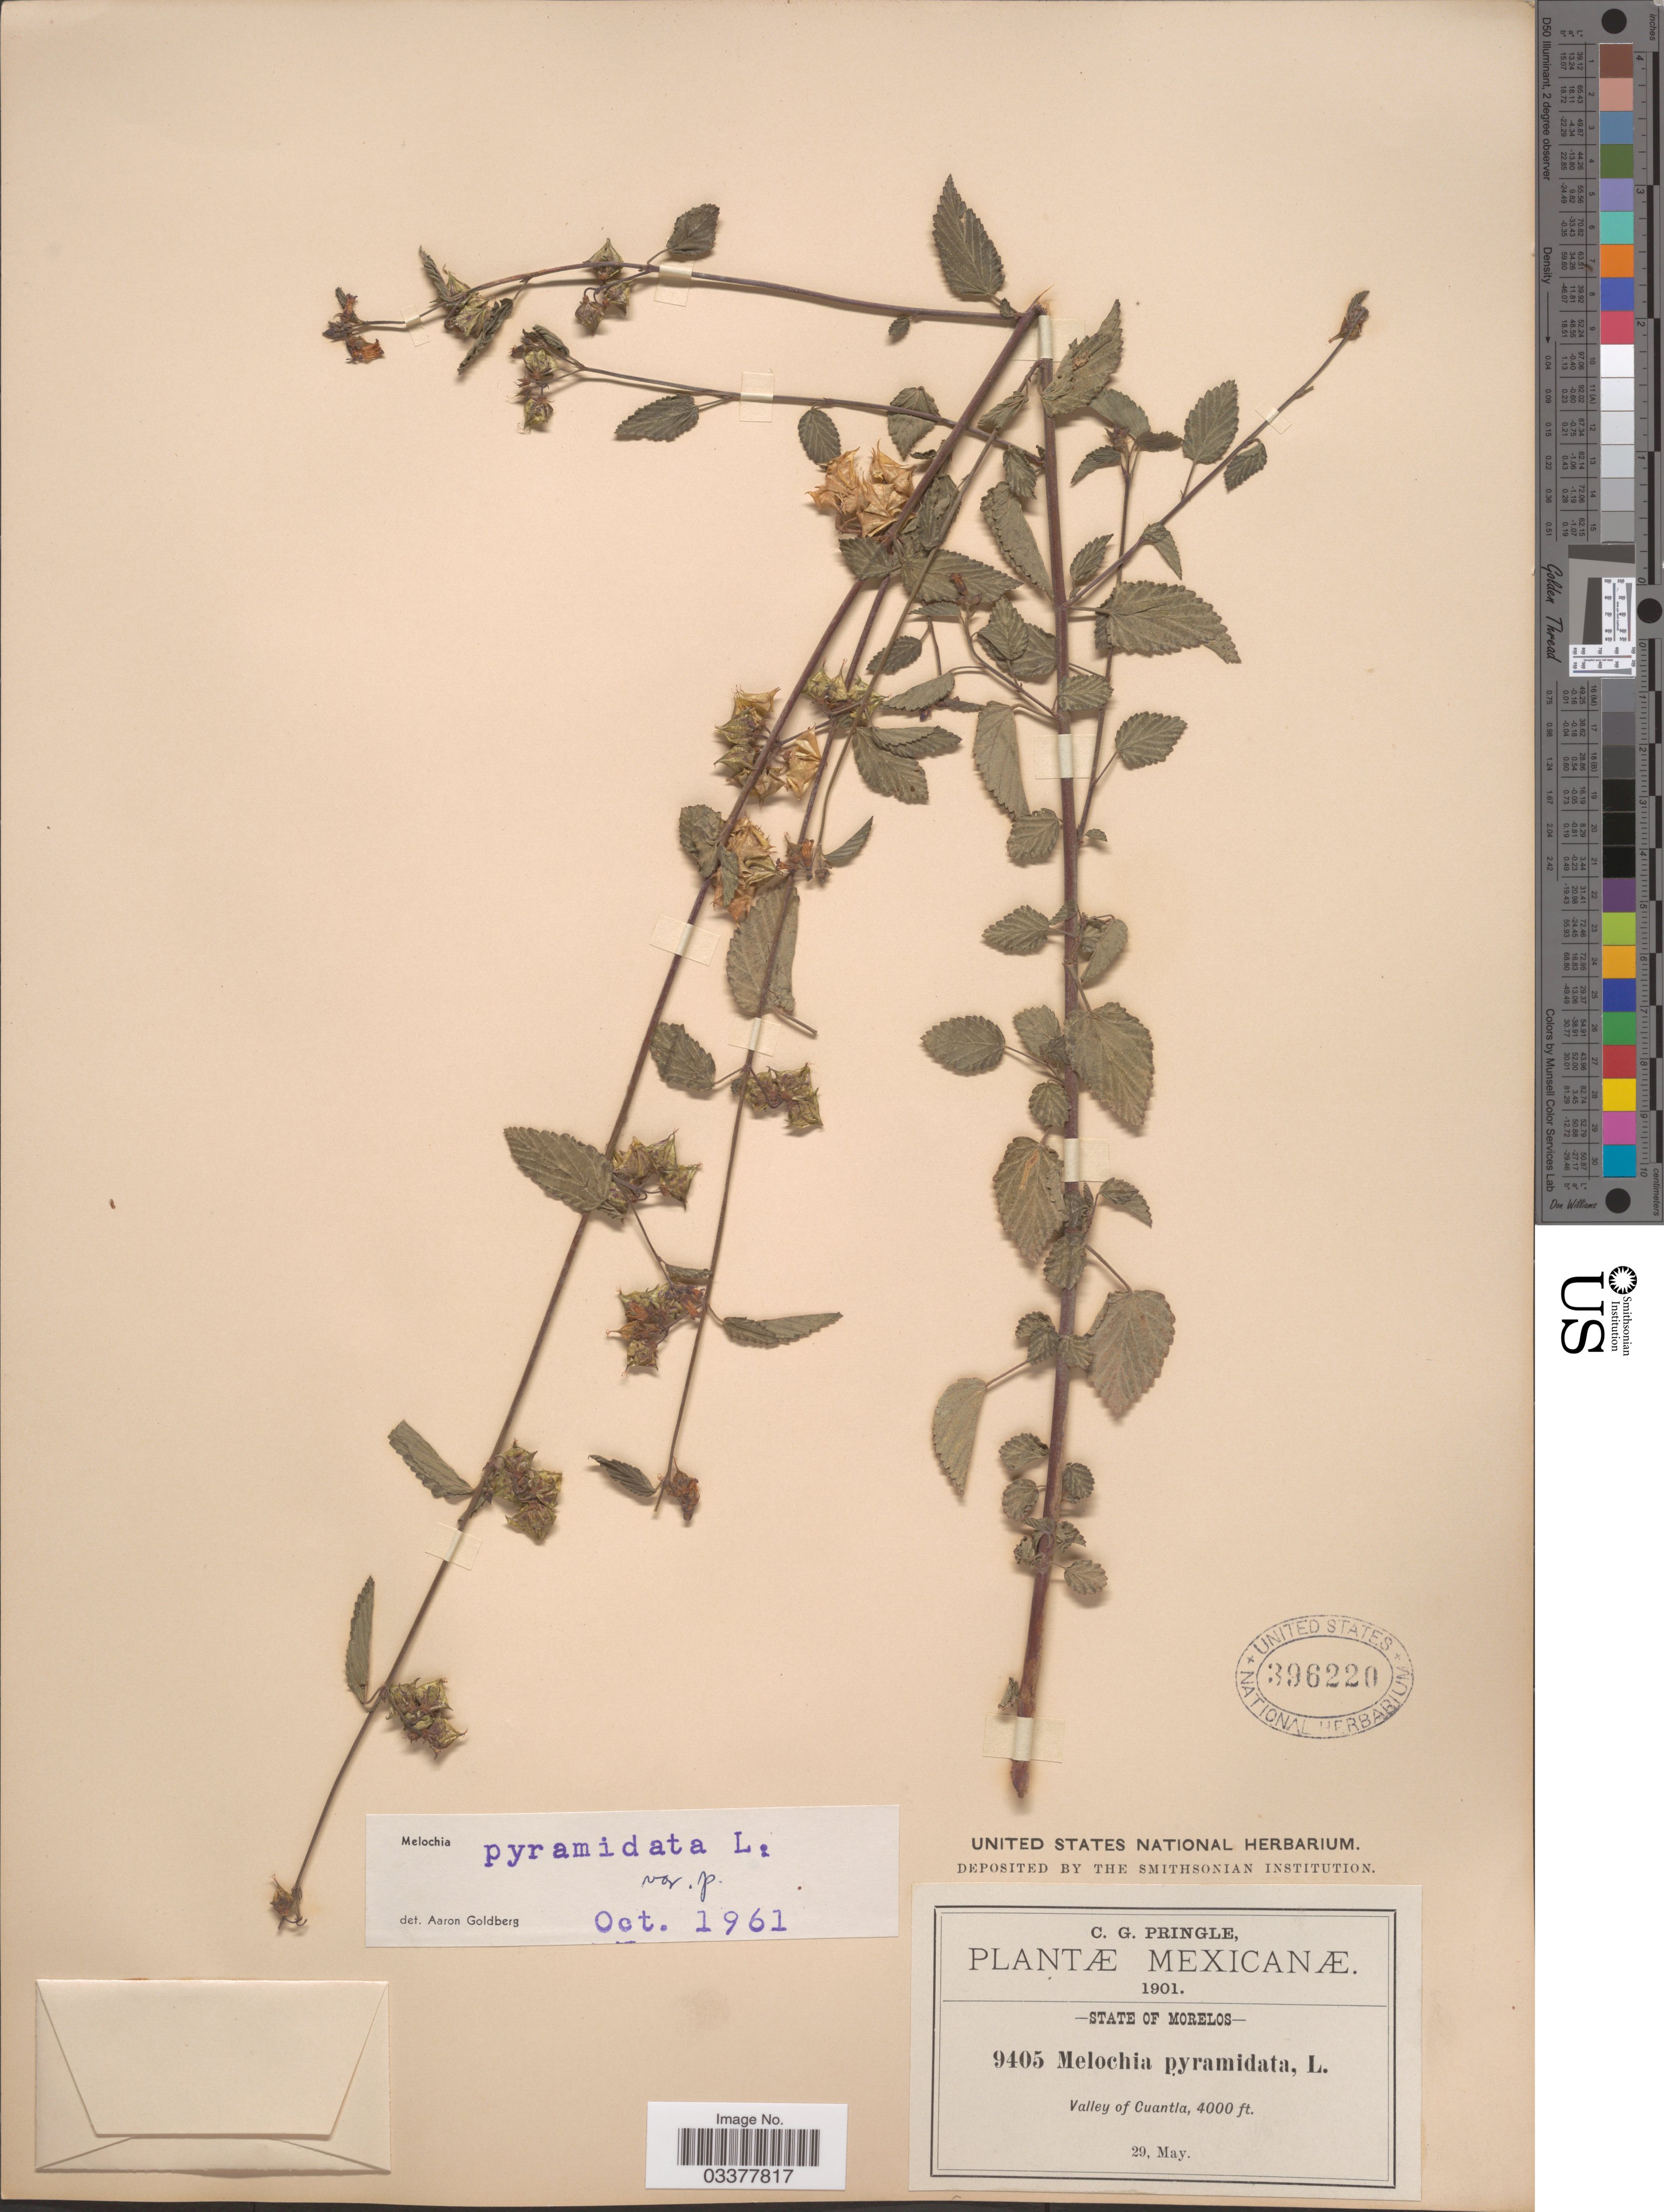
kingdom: Plantae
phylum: Tracheophyta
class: Magnoliopsida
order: Malvales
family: Malvaceae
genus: Melochia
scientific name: Melochia pyramidata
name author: L.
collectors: C. G. Pringle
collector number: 9405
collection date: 1901-05-29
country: Mexico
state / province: Morelos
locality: Valley of Cuantla.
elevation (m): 1219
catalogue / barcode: US 396220